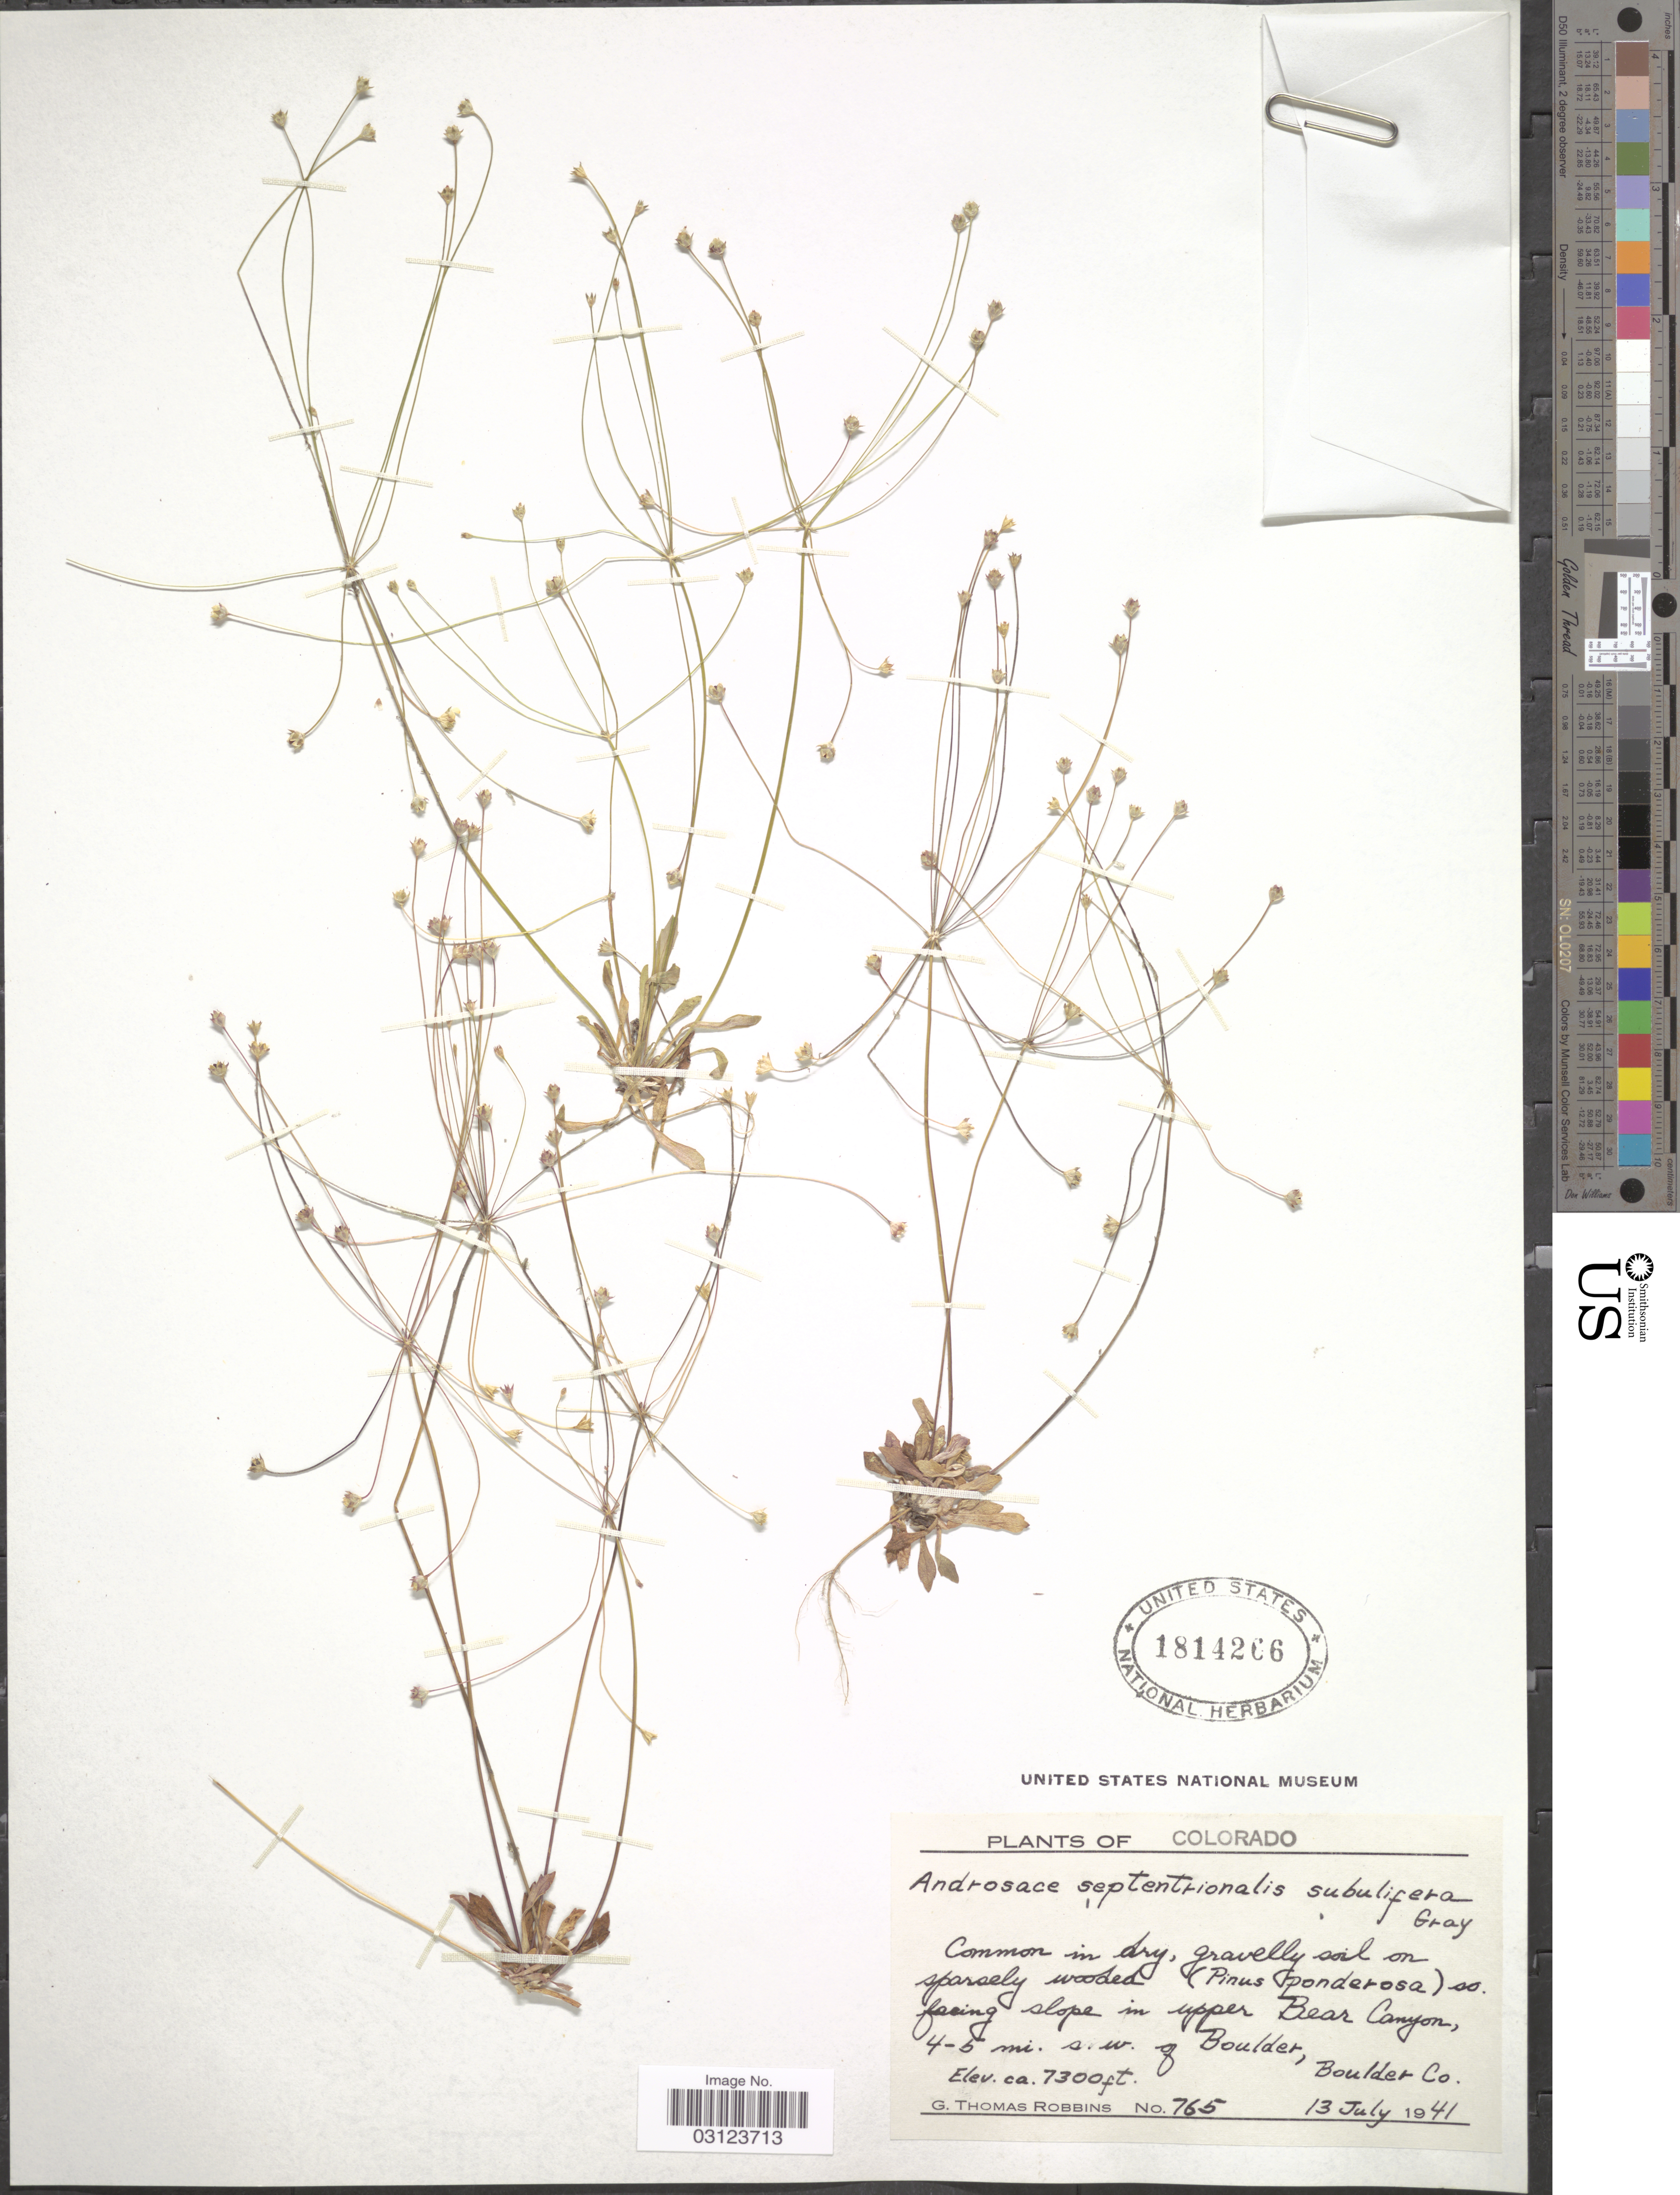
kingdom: Plantae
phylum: Tracheophyta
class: Magnoliopsida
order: Ericales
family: Primulaceae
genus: Androsace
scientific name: Androsace septentrionalis subsp. subulifera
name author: (A. Gray) G.T. Robbins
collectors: G. T. Robbins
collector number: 765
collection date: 1941-07-13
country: United States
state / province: Colorado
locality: Facing slope in upper Bear Canyon, 4-5 mi. s.w. of Boulder, Boulder Co.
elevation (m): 2225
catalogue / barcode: US 1814266